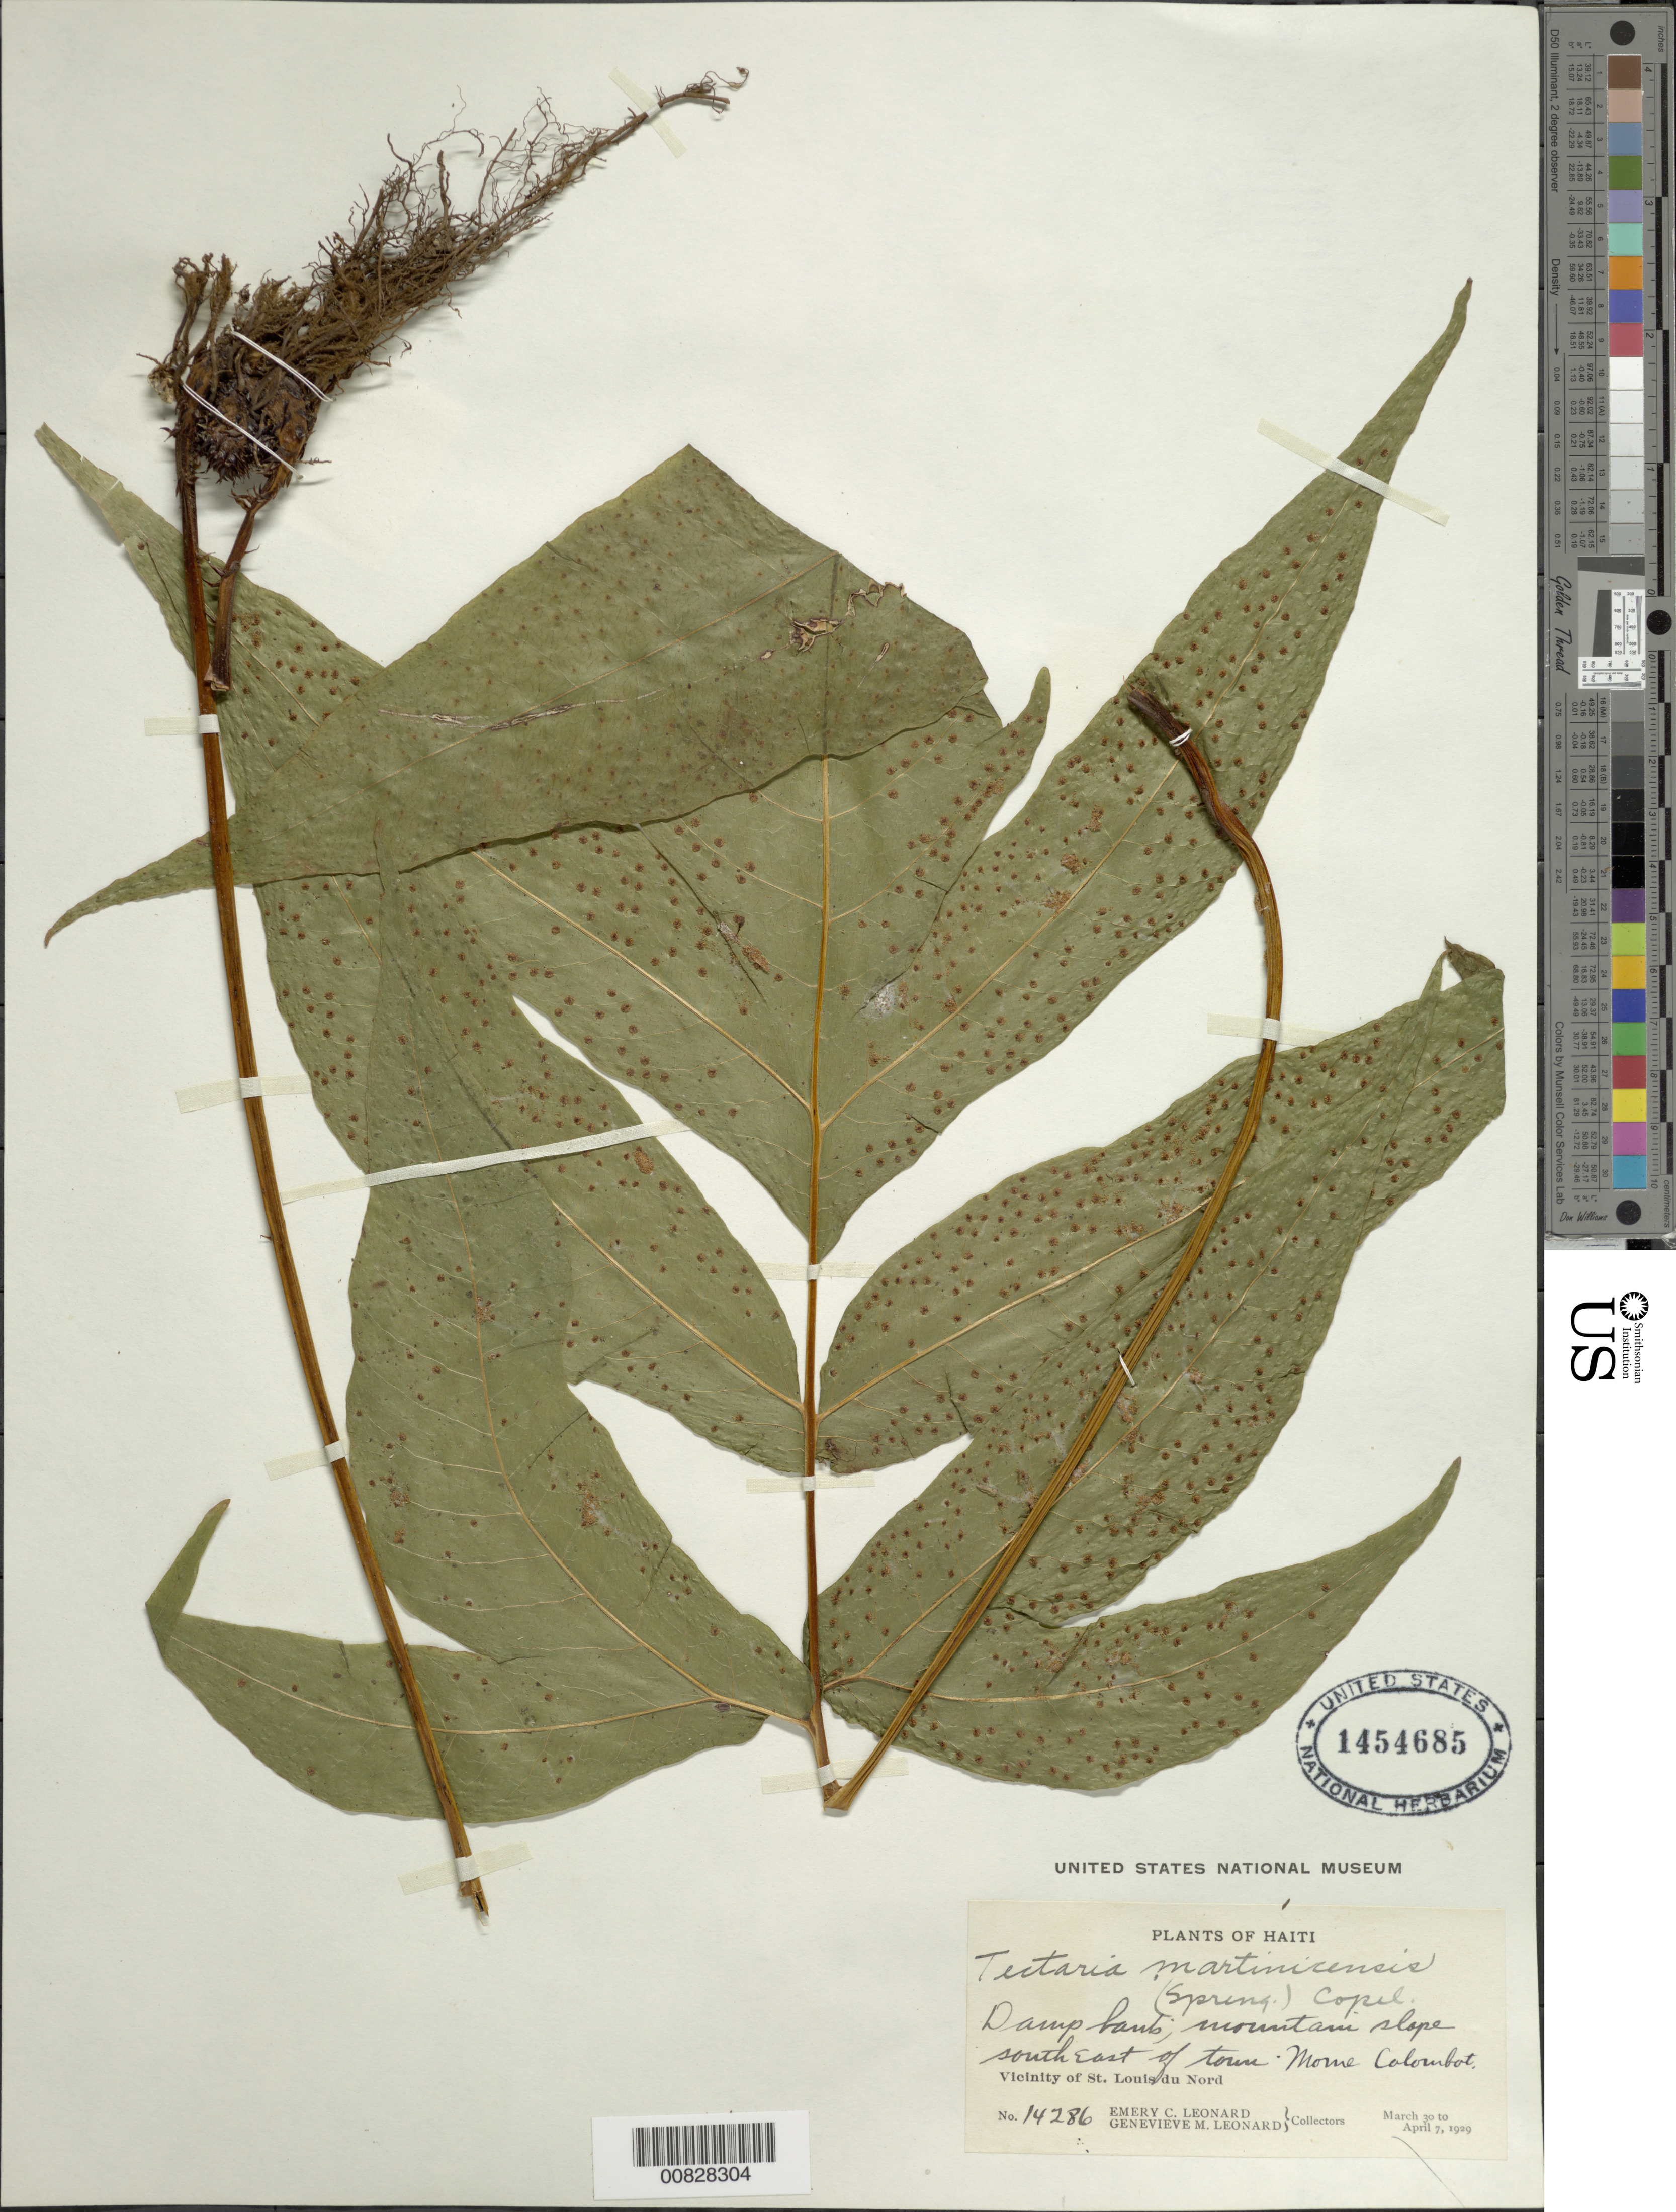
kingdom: Plantae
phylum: Tracheophyta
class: Polypodiopsida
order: Polypodiales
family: Tectariaceae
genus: Tectaria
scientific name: Tectaria incisa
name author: Cav.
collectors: E. C. Leonard & G. M. Leonard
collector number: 14286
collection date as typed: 30 Mar 1929 to 07 Apr 1929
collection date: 1929-03-30/1929-04-07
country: Haiti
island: Hispaniola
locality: St. Louis du Nord, SW of town; Morne Colombot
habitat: Damp bank, mountain slope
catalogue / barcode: US 1454685